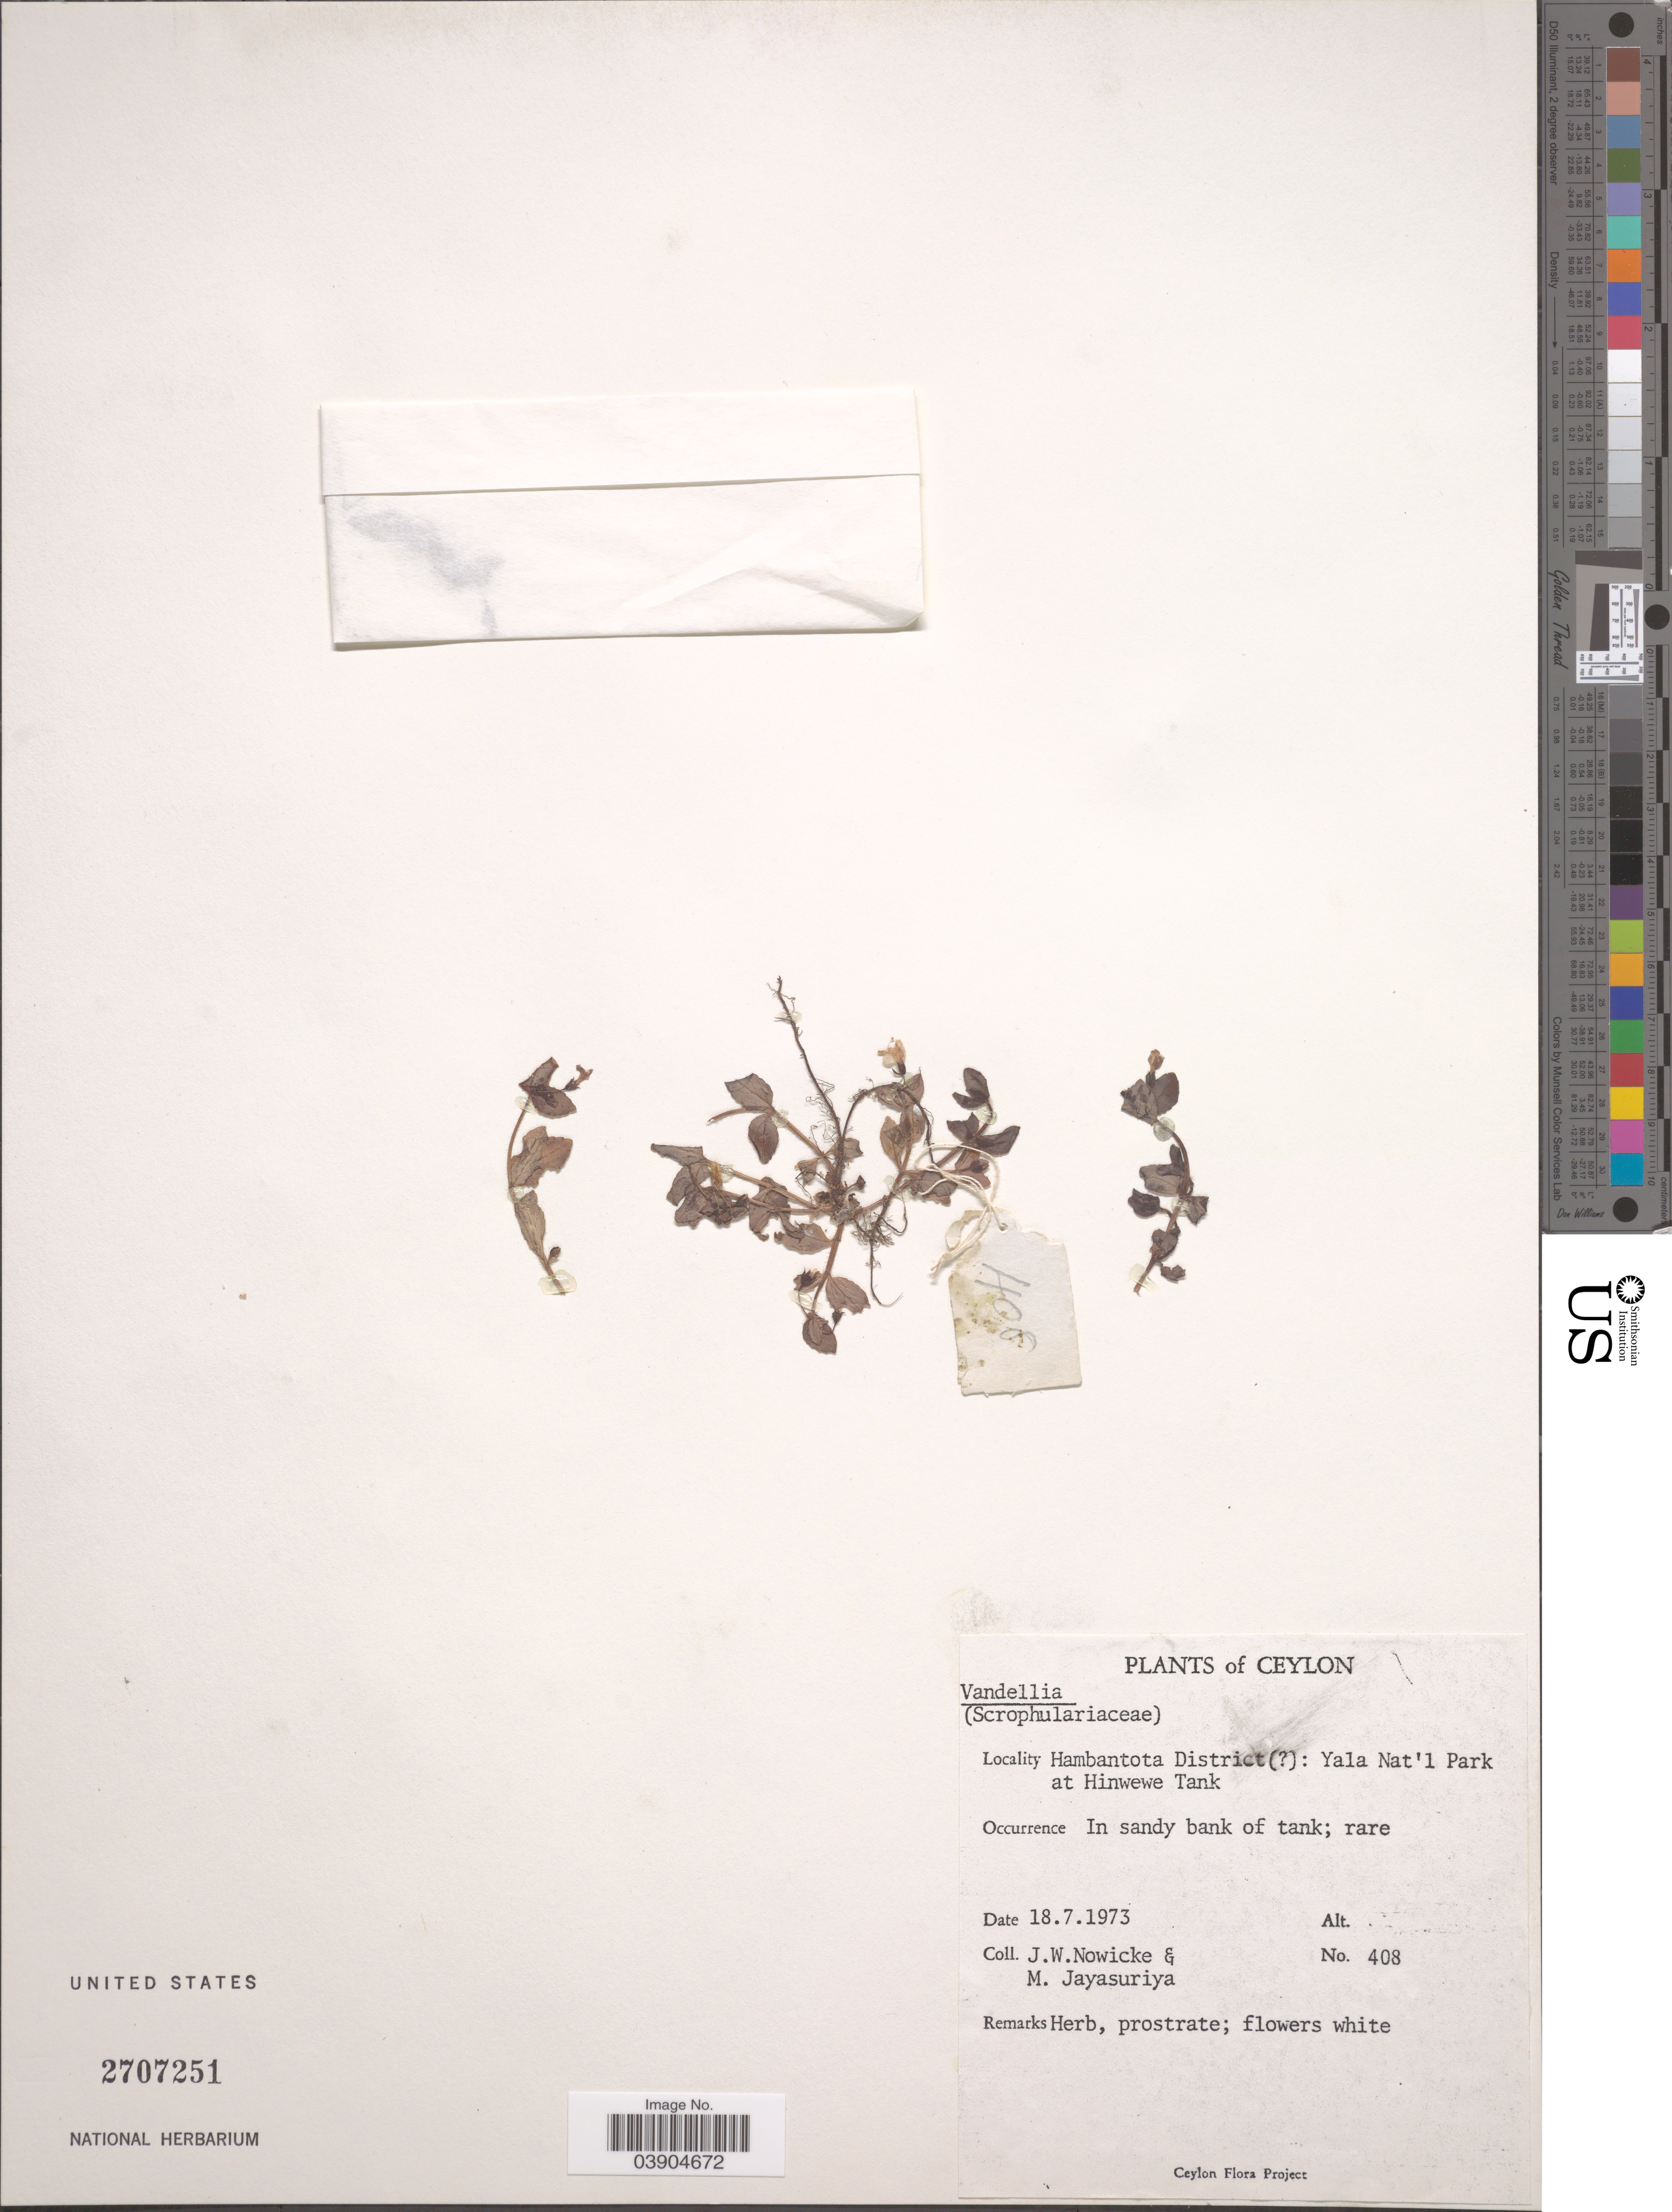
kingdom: Plantae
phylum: Tracheophyta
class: Magnoliopsida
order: Lamiales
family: Linderniaceae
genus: Lindernia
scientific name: Lindernia sp.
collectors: J. W. Nowicke & M. Jayasuriya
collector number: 408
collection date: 1973-07-18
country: Sri Lanka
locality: Ceylon. Hambantota District ( [unsure placement]): Yala Nat'l Park at Hinwewe Tank.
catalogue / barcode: US 2707251